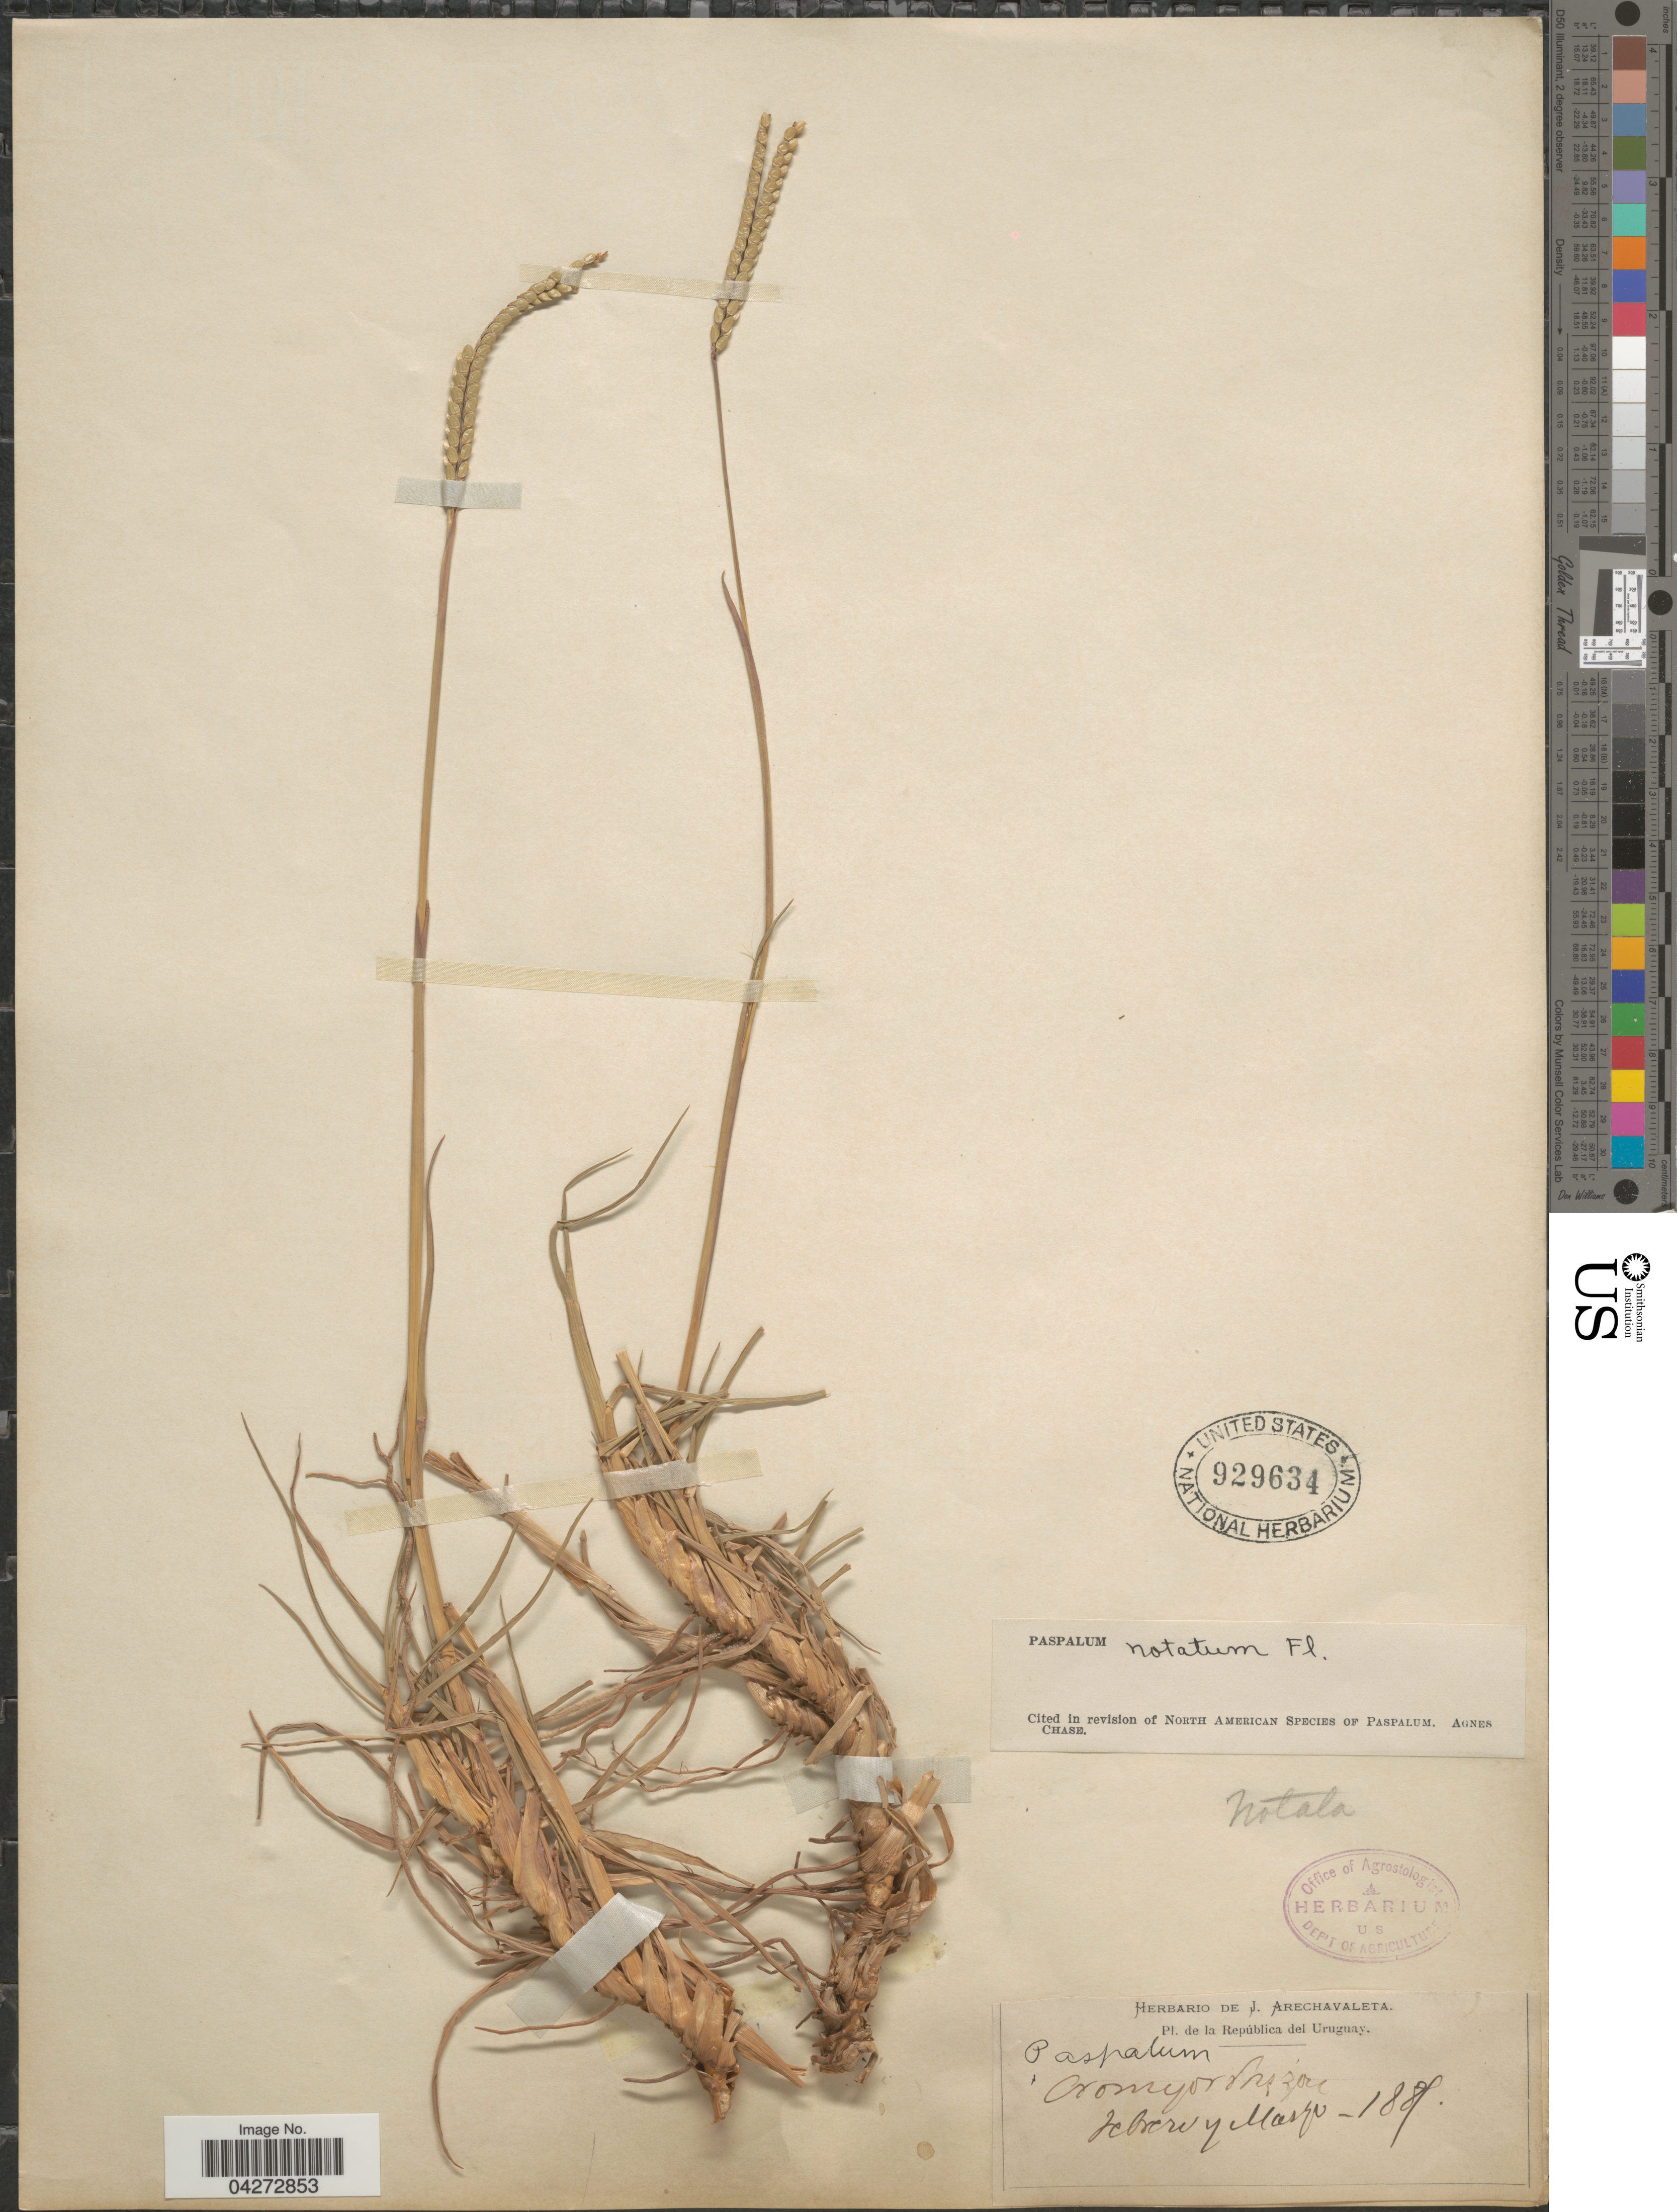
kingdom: Plantae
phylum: Tracheophyta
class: Liliopsida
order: Poales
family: Poaceae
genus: Paspalum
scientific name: Paspalum notatum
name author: Flüggé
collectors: ex herb. de J. Arechavaleta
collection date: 1887-02/1887-03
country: Uruguay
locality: República del Uruguay.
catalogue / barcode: US 929634